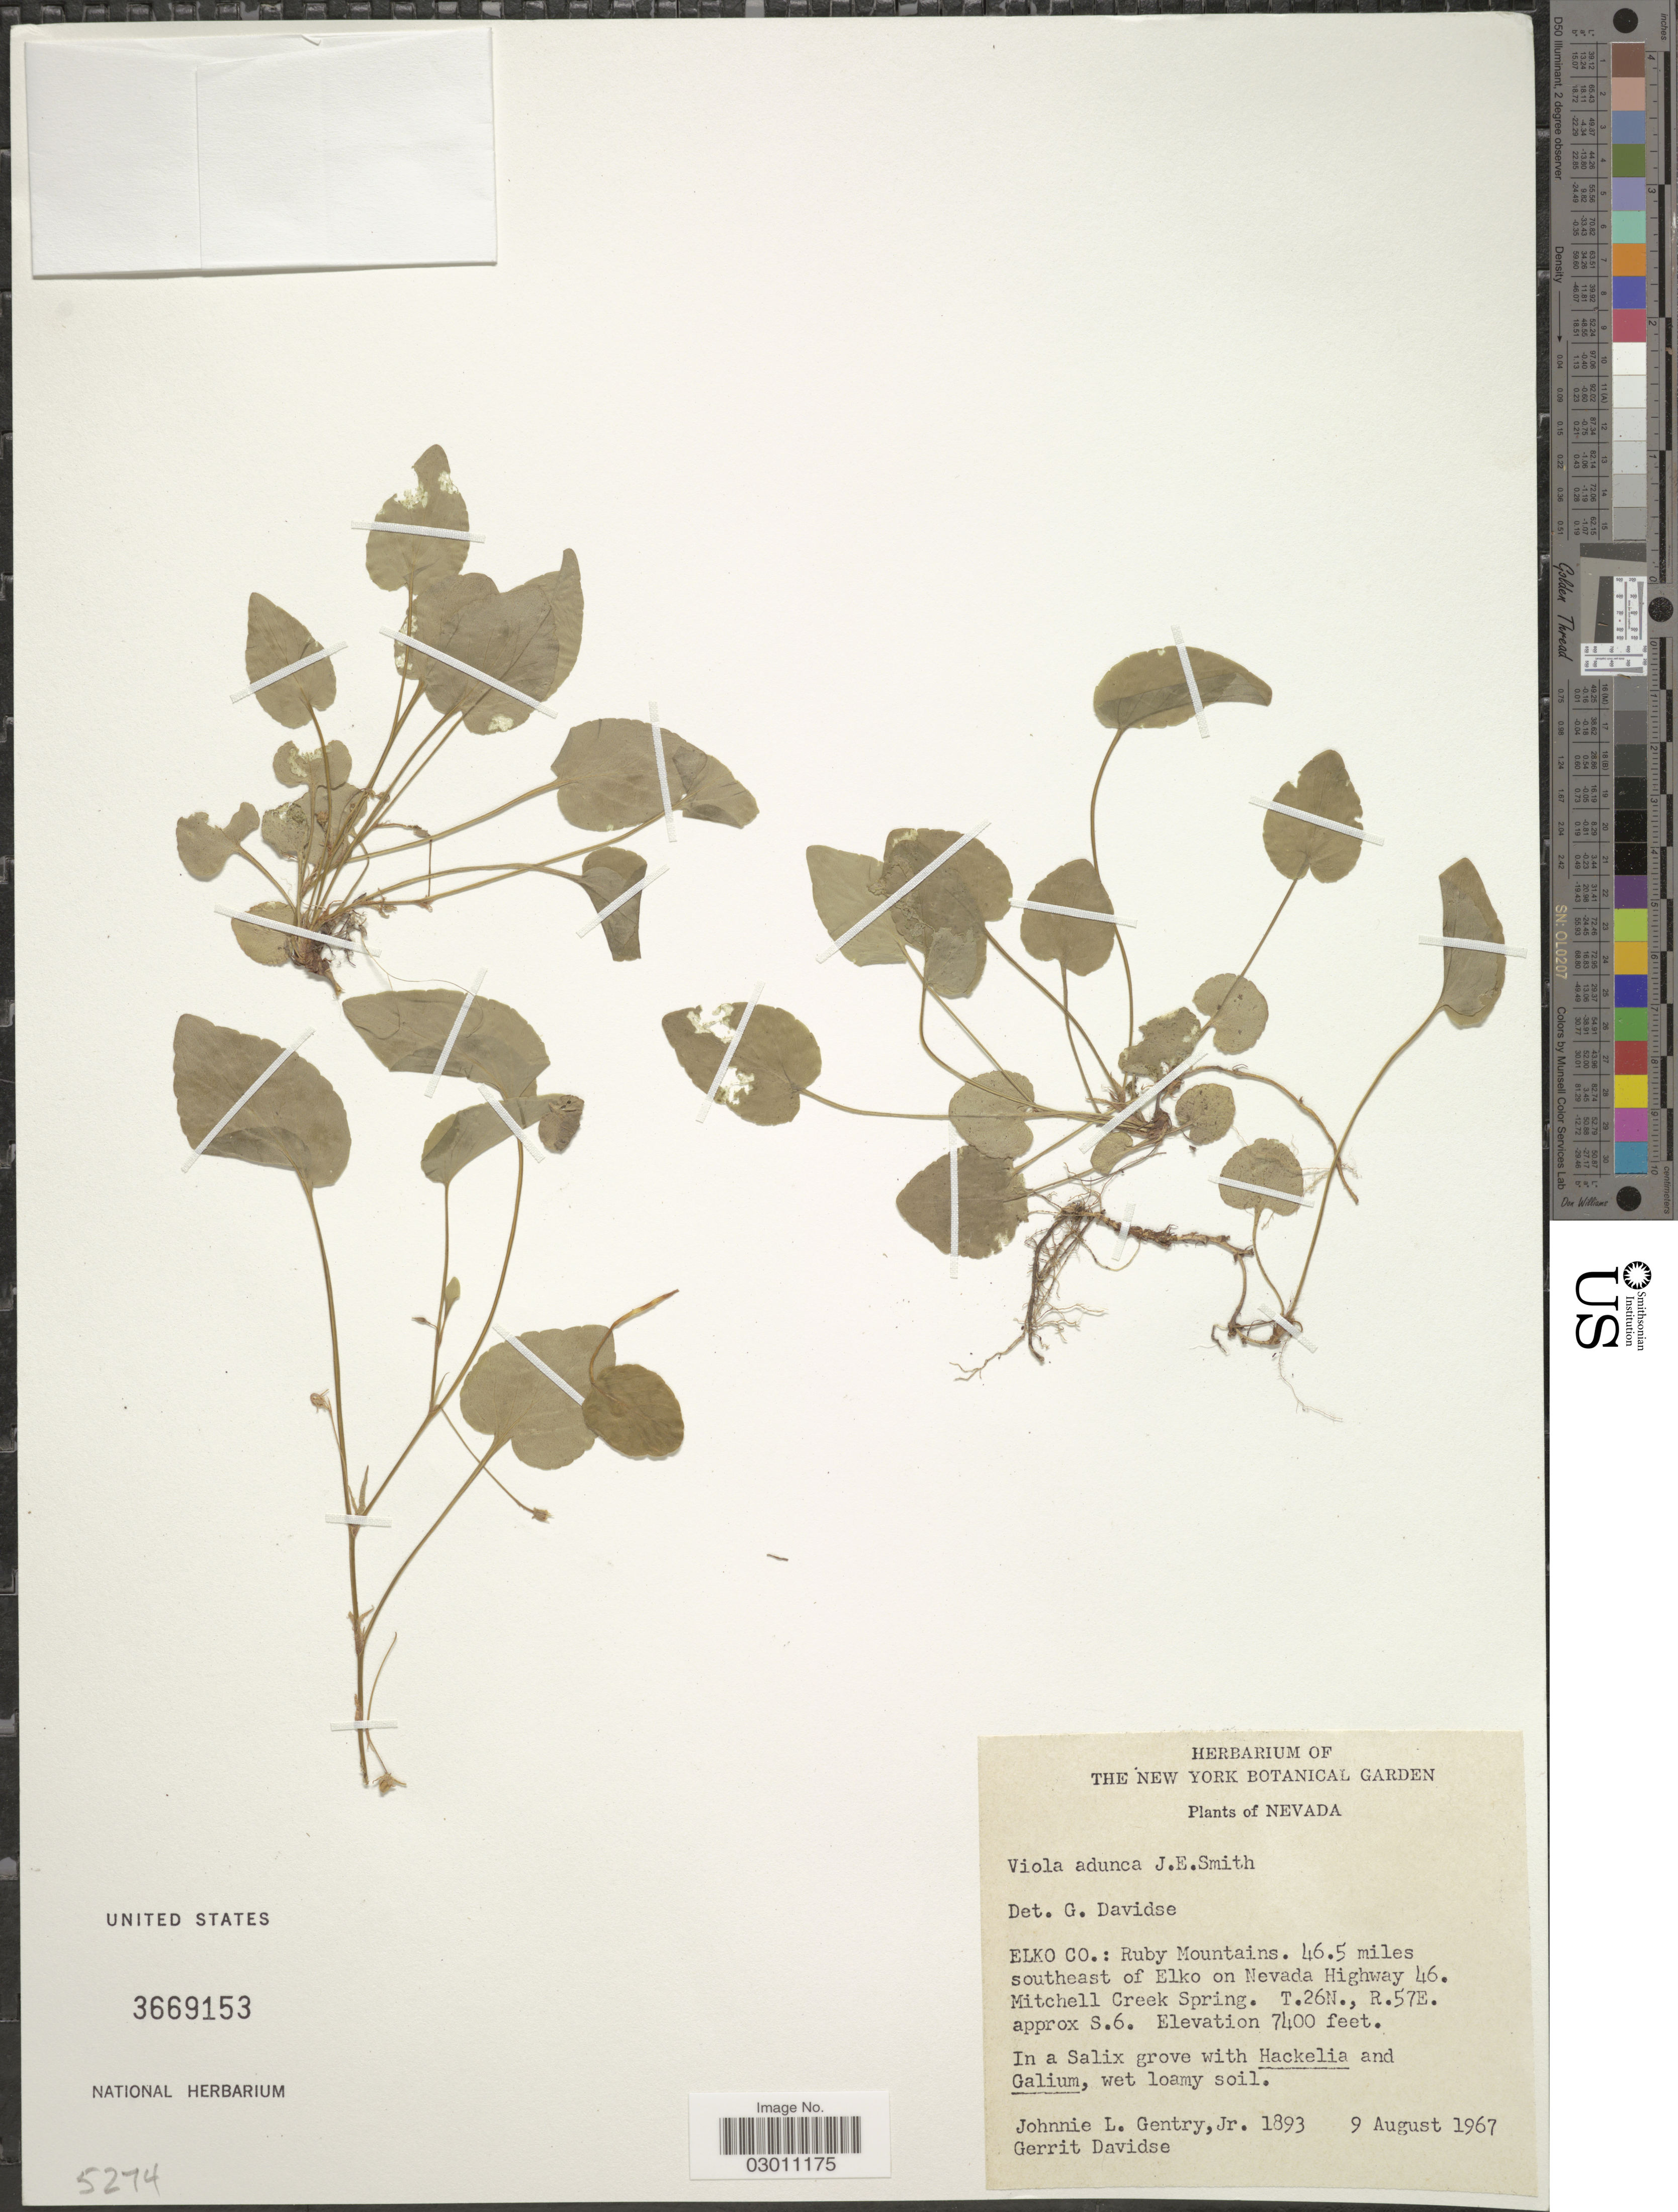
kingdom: Plantae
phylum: Tracheophyta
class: Magnoliopsida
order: Malpighiales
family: Violaceae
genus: Viola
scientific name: Viola adunca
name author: Sm.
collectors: J. L. Gentry & G. Davidse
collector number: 1893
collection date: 1967-08-09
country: United States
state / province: Nevada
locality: Elko Co.: Ruby Mountains. 46.5 miles southeast of Elko on Nevada Highway 46. Mitchell Creek Spring. T.26N., R.57E. approx. S.6.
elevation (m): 2256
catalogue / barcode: US 3669153